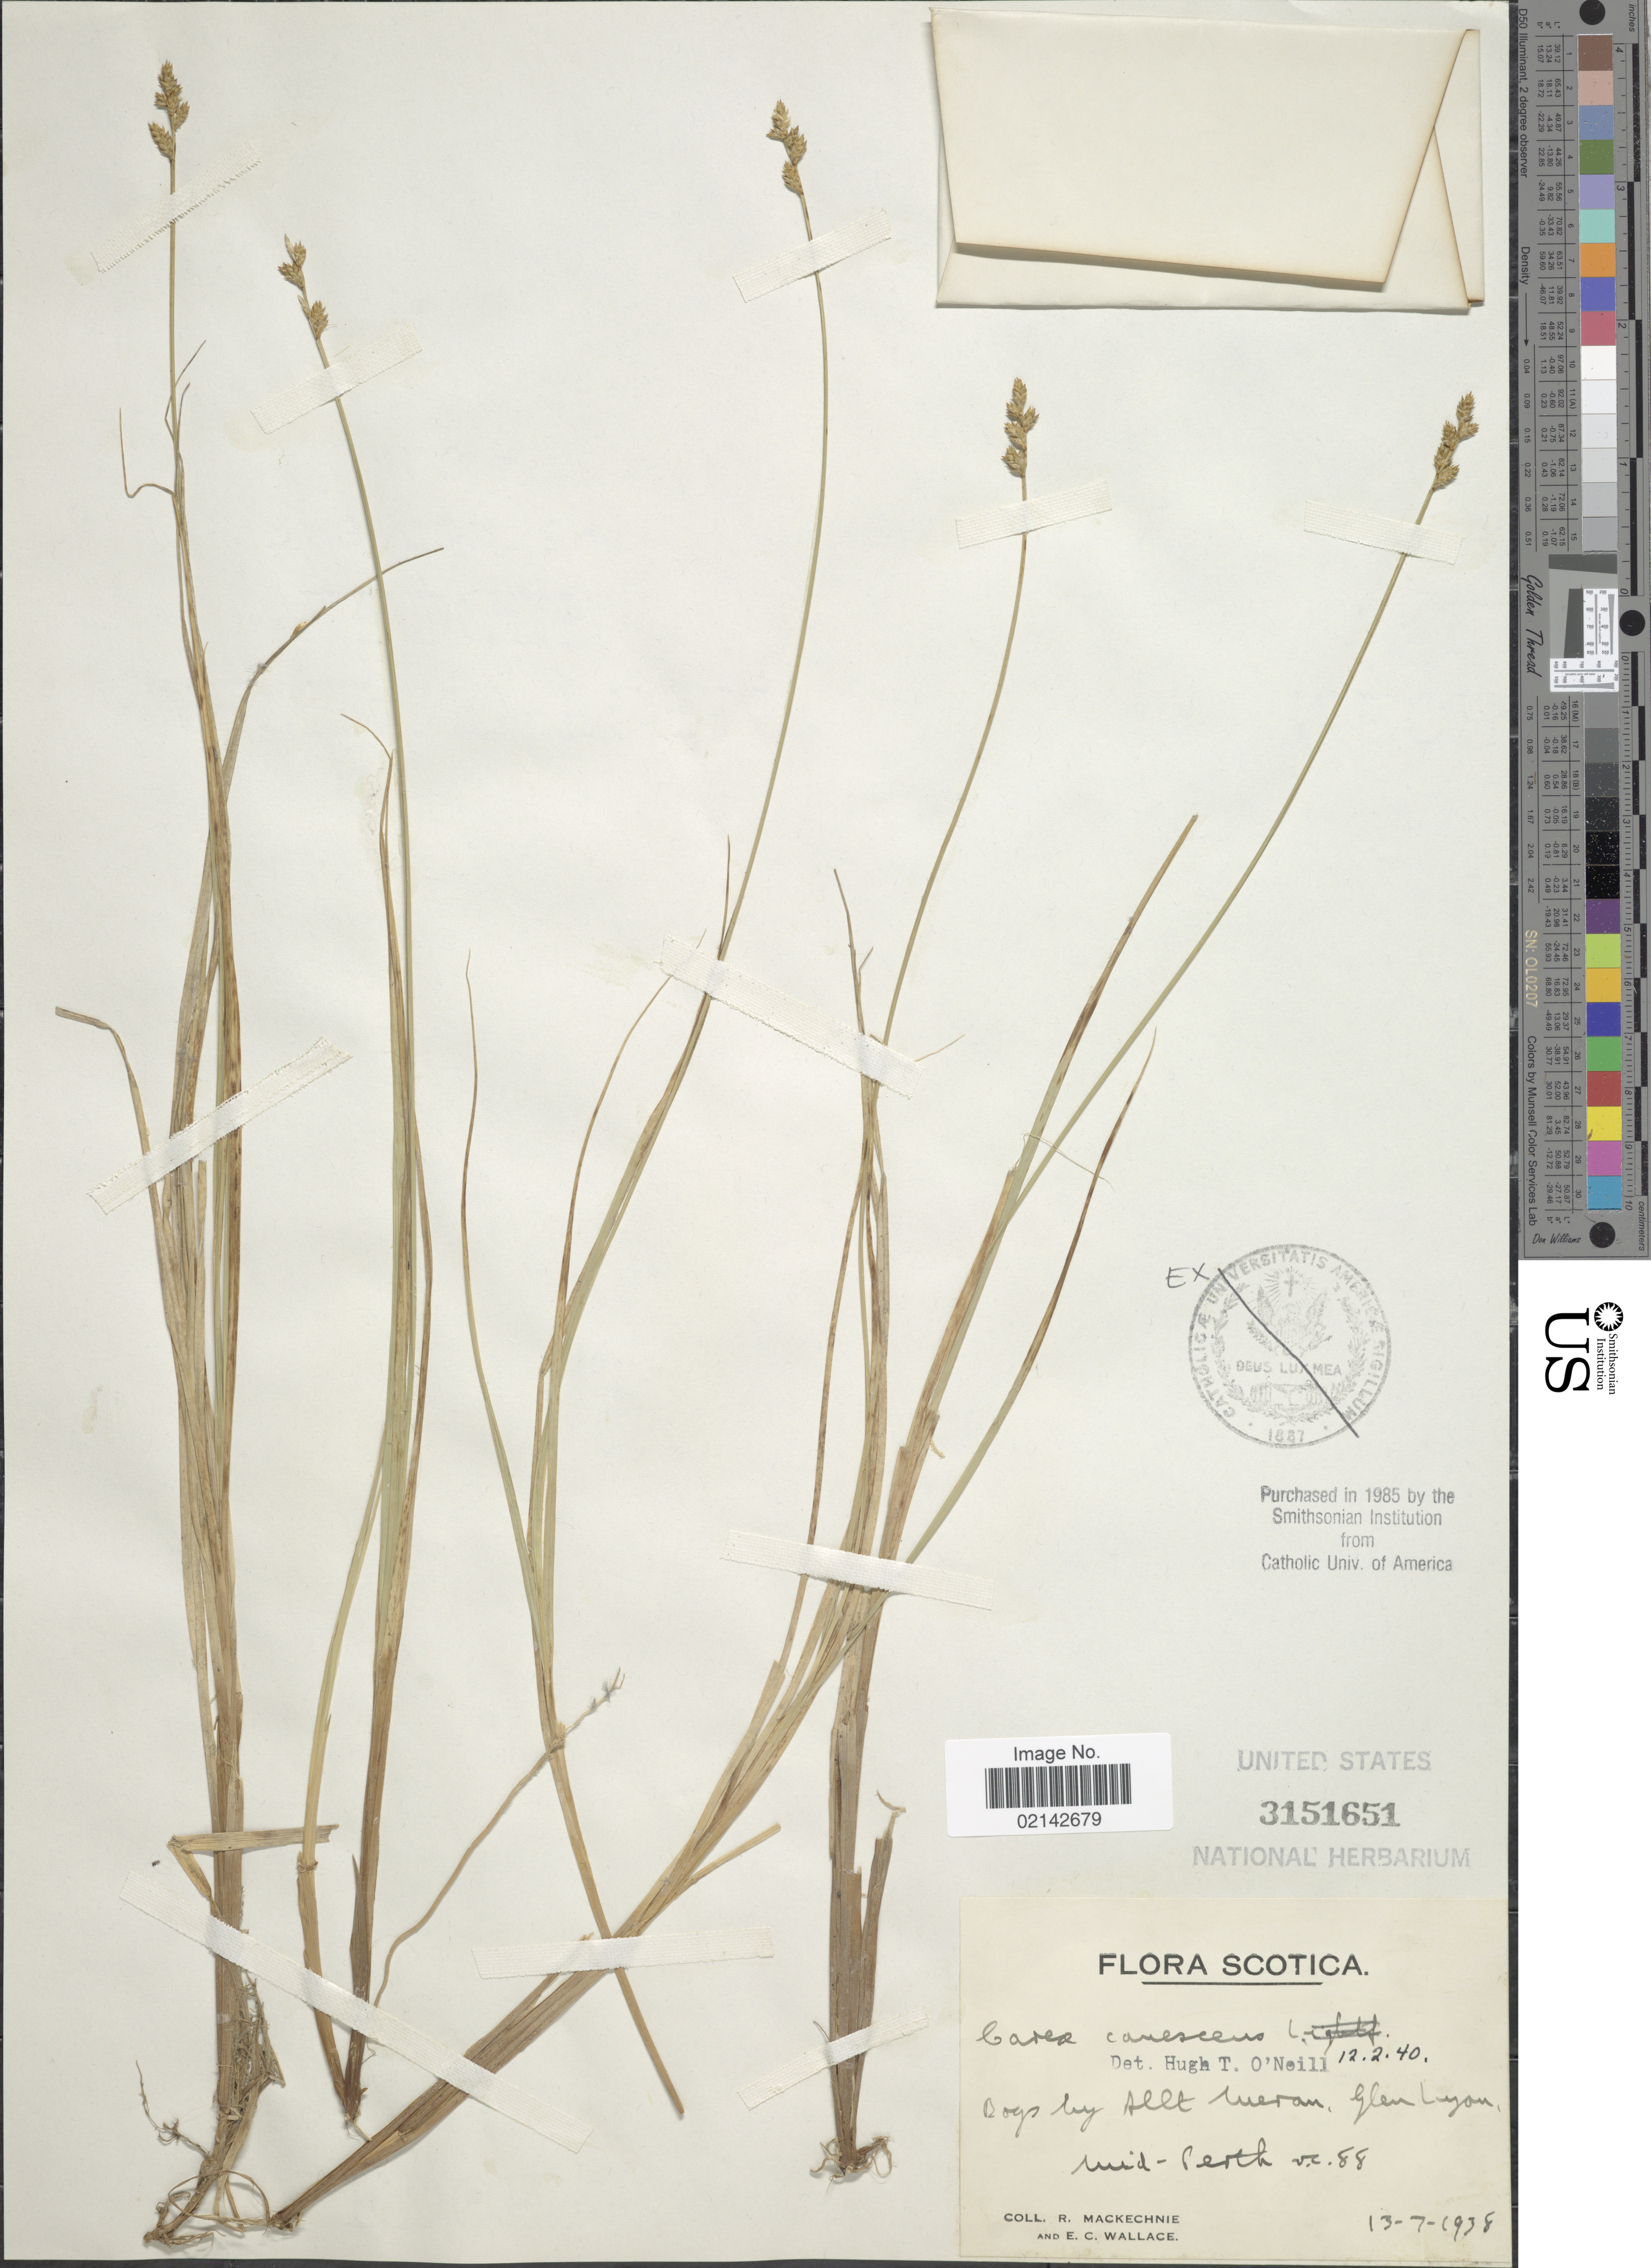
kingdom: Plantae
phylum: Tracheophyta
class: Liliopsida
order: Poales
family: Cyperaceae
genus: Carex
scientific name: Carex canescens var. canescens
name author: L.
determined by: Strong, Mark T., (BOT), Smithsonian Institution - National Museum of Natural History (UNITED STATES)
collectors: R. Mackechnie & E. C. Wallace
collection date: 1938-07-13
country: United Kingdom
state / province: Scotland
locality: Scotica, bogs by Allt da Ghob , Glen Lyon, mid-Perth v.c. 88.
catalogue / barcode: US 3151651